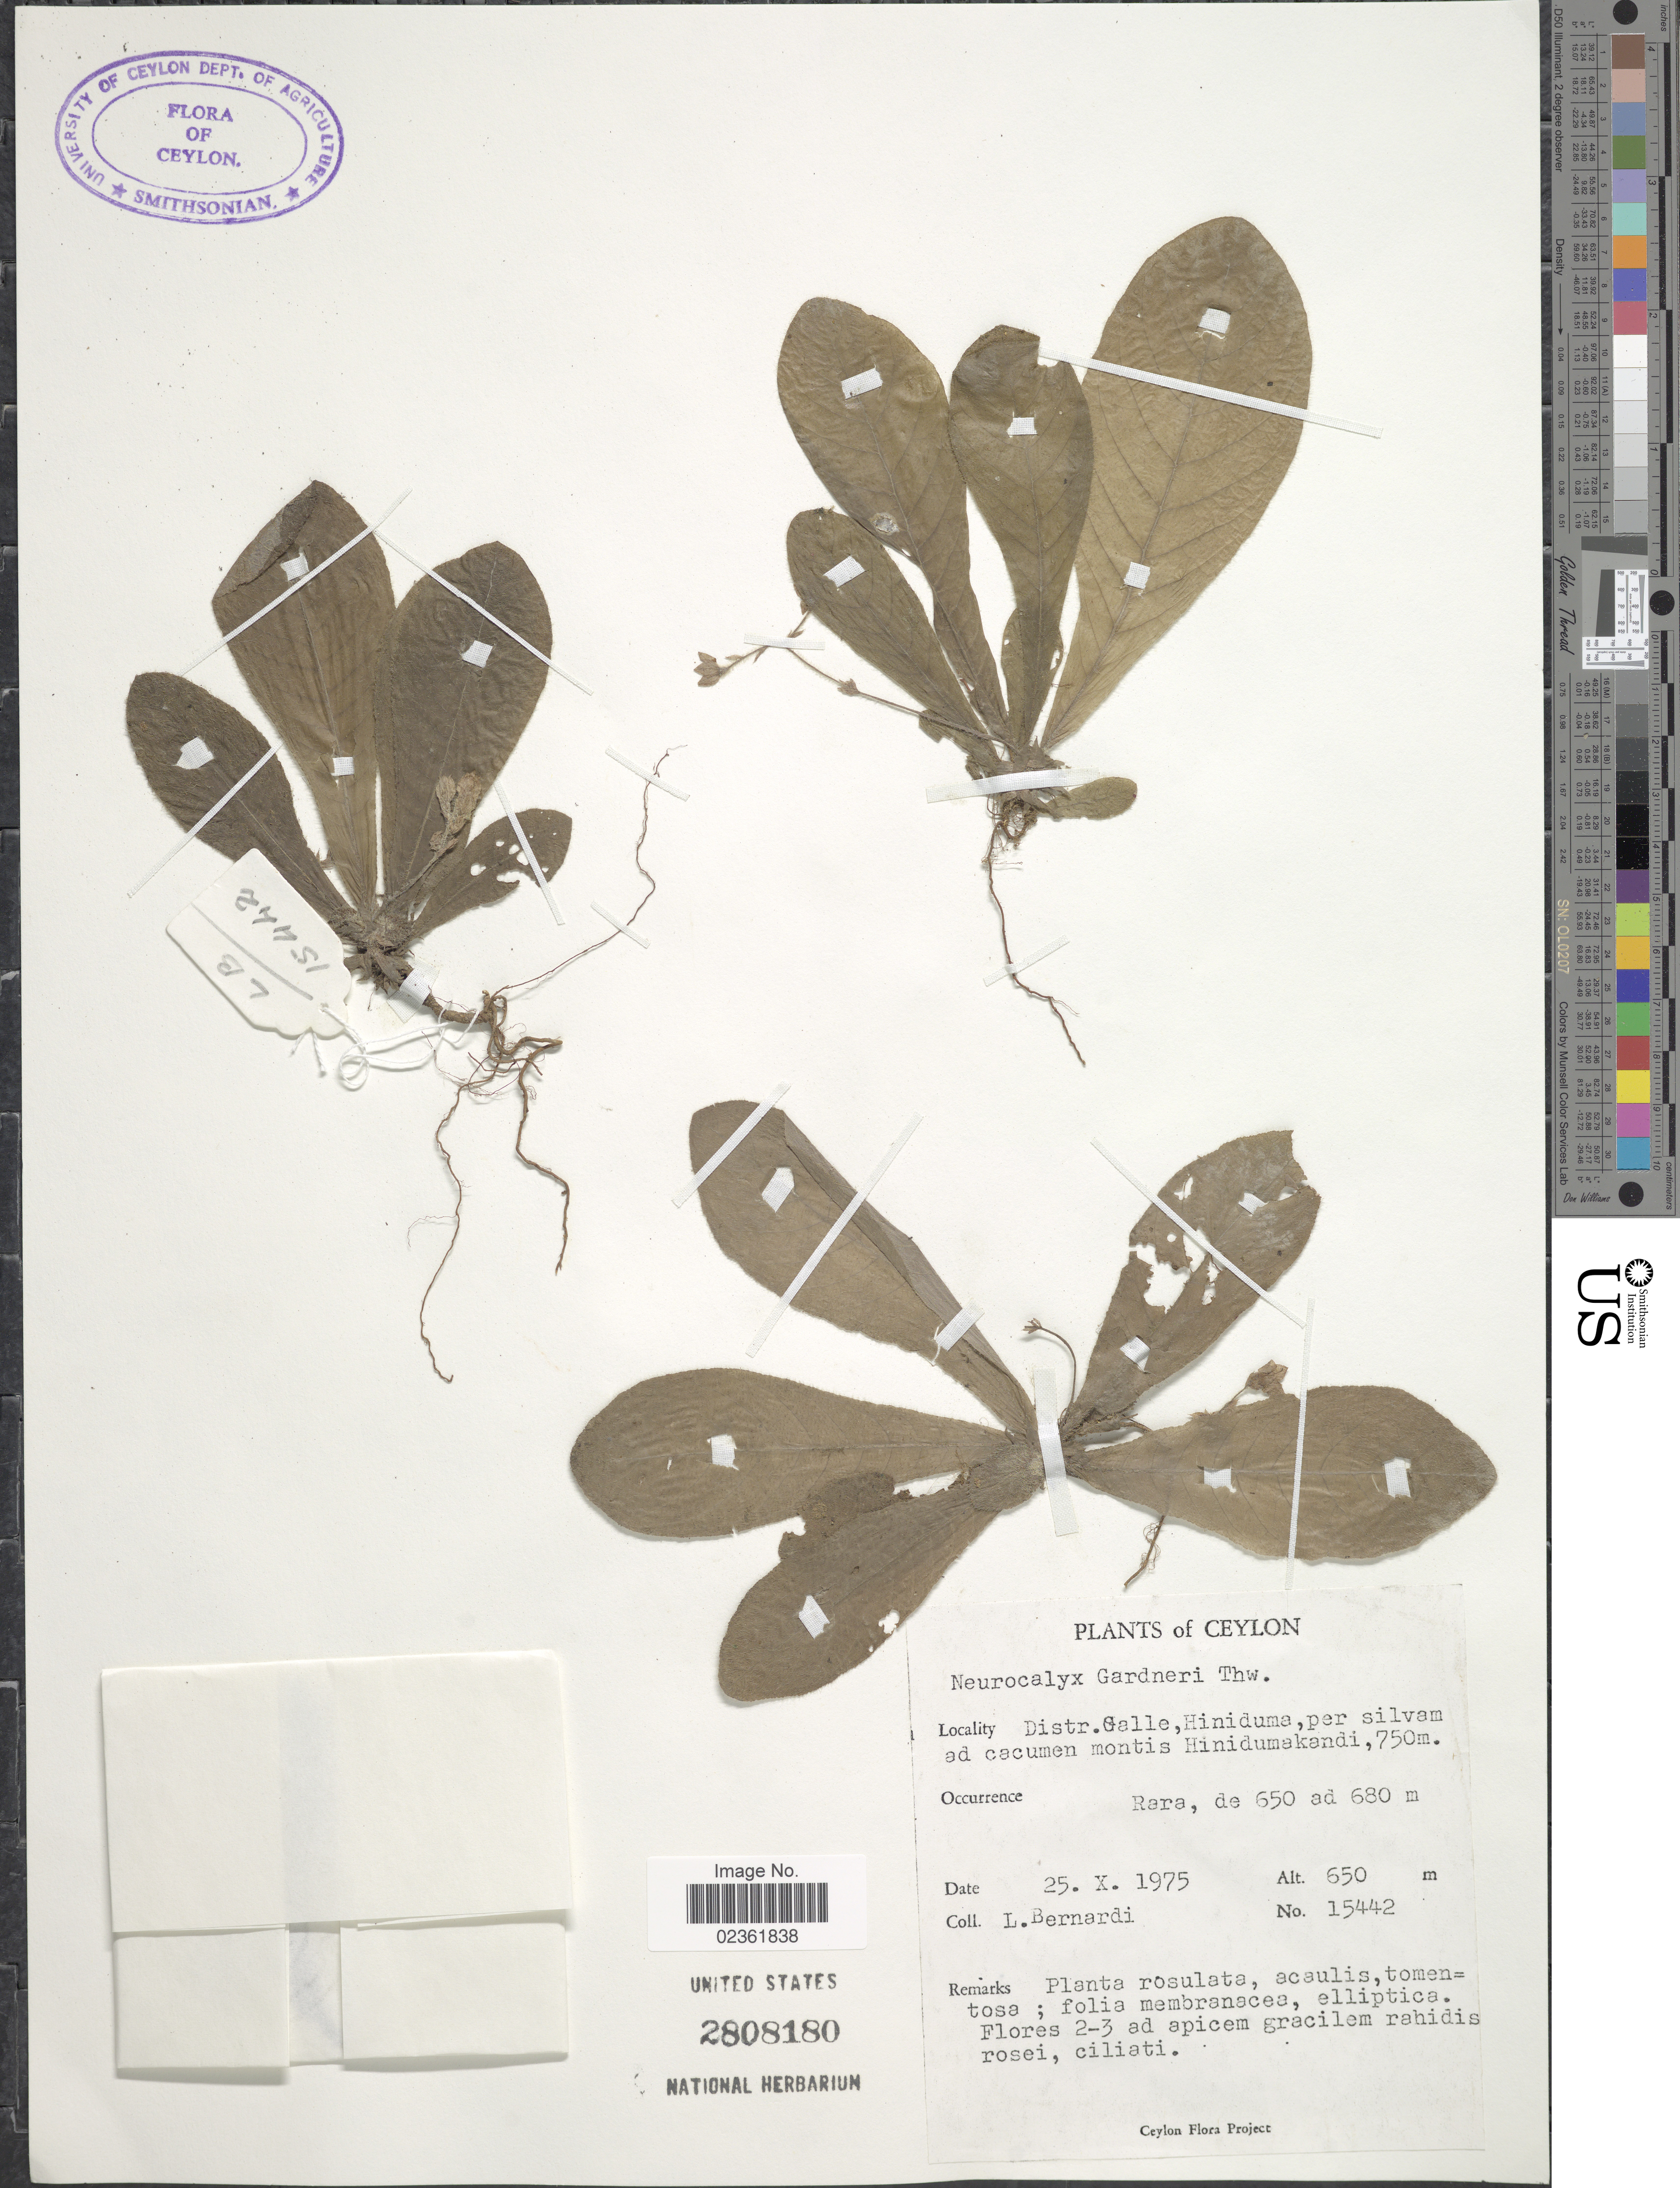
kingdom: Plantae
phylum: Tracheophyta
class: Magnoliopsida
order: Gentianales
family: Rubiaceae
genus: Neurocalyx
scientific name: Neurocalyx gardneri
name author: Thwaites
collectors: L. Bernardi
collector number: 15442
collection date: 1975-10-25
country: Sri Lanka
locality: Ceylon, Distr. Galle, Hiniduma, per silvam ad cacumen montis Hinidumakandi.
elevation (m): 750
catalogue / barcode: US 2808180